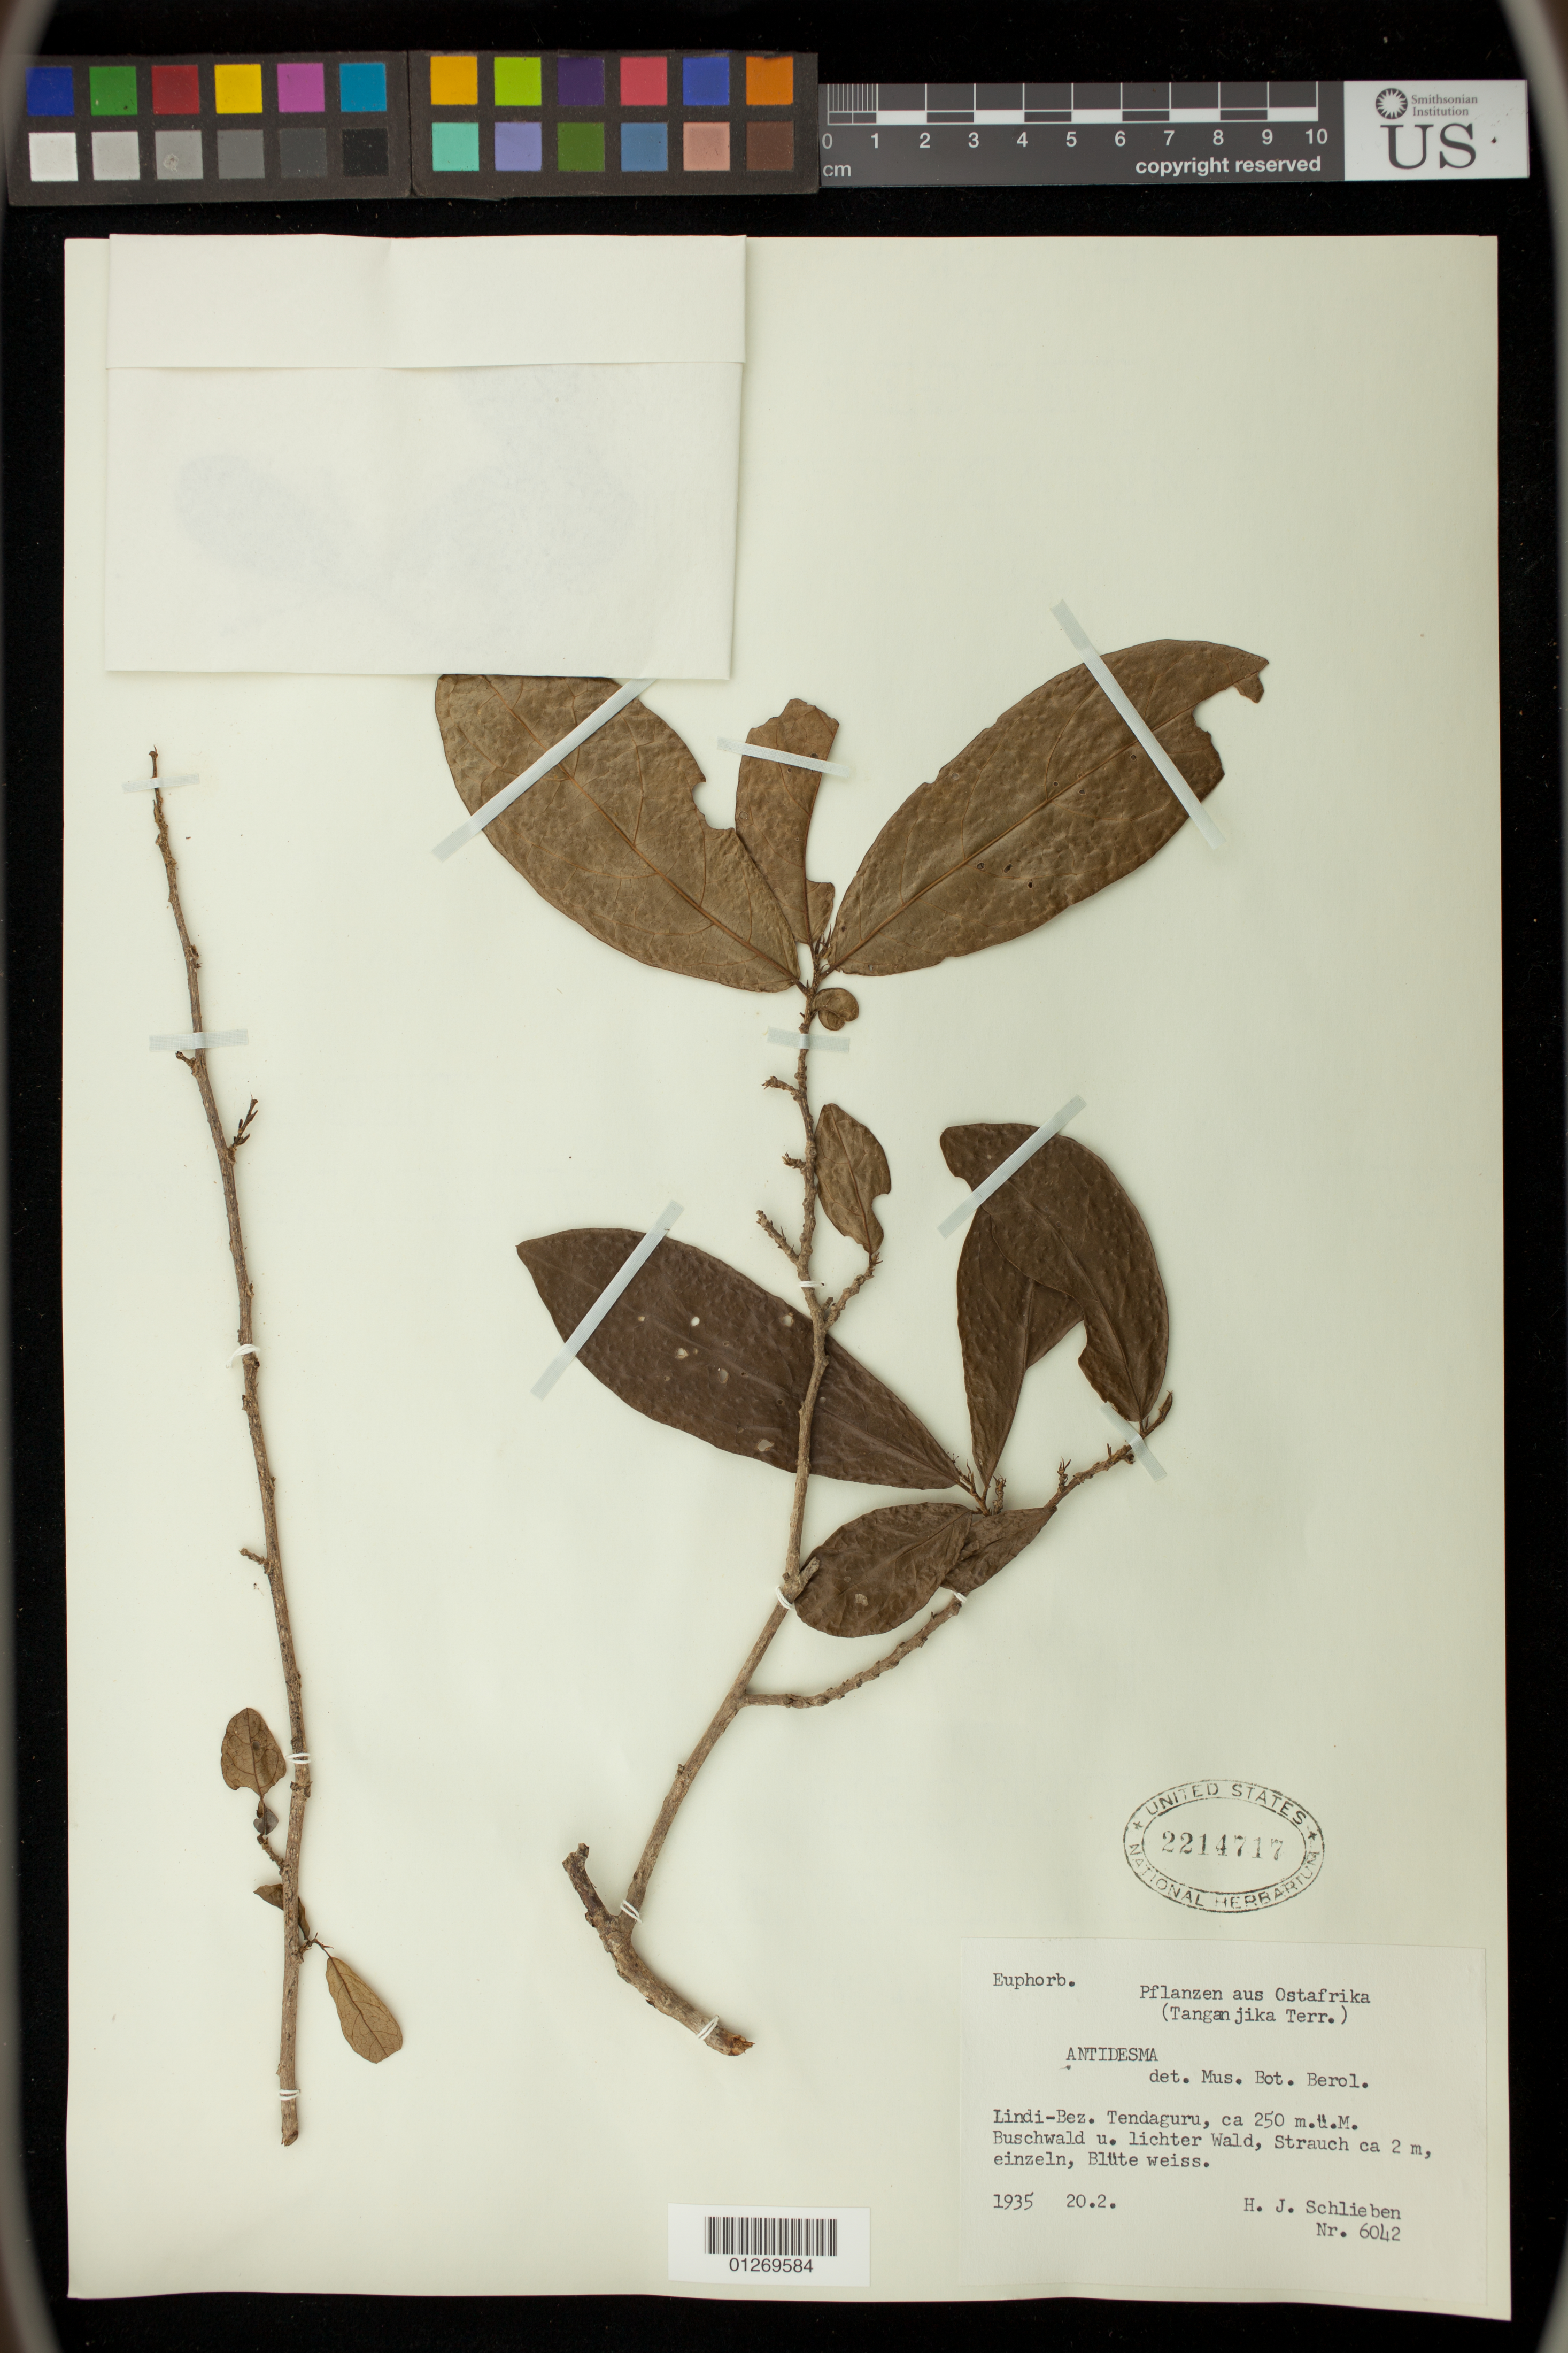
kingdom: Plantae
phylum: Tracheophyta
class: Magnoliopsida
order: Malpighiales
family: Phyllanthaceae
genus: Antidesma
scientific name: Antidesma sp.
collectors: H. J. Schlieben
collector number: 6042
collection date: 1935-02-20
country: Tanzania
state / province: Lindi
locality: Lindi-Bez. Tendaguru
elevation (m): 250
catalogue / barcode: US 2214717